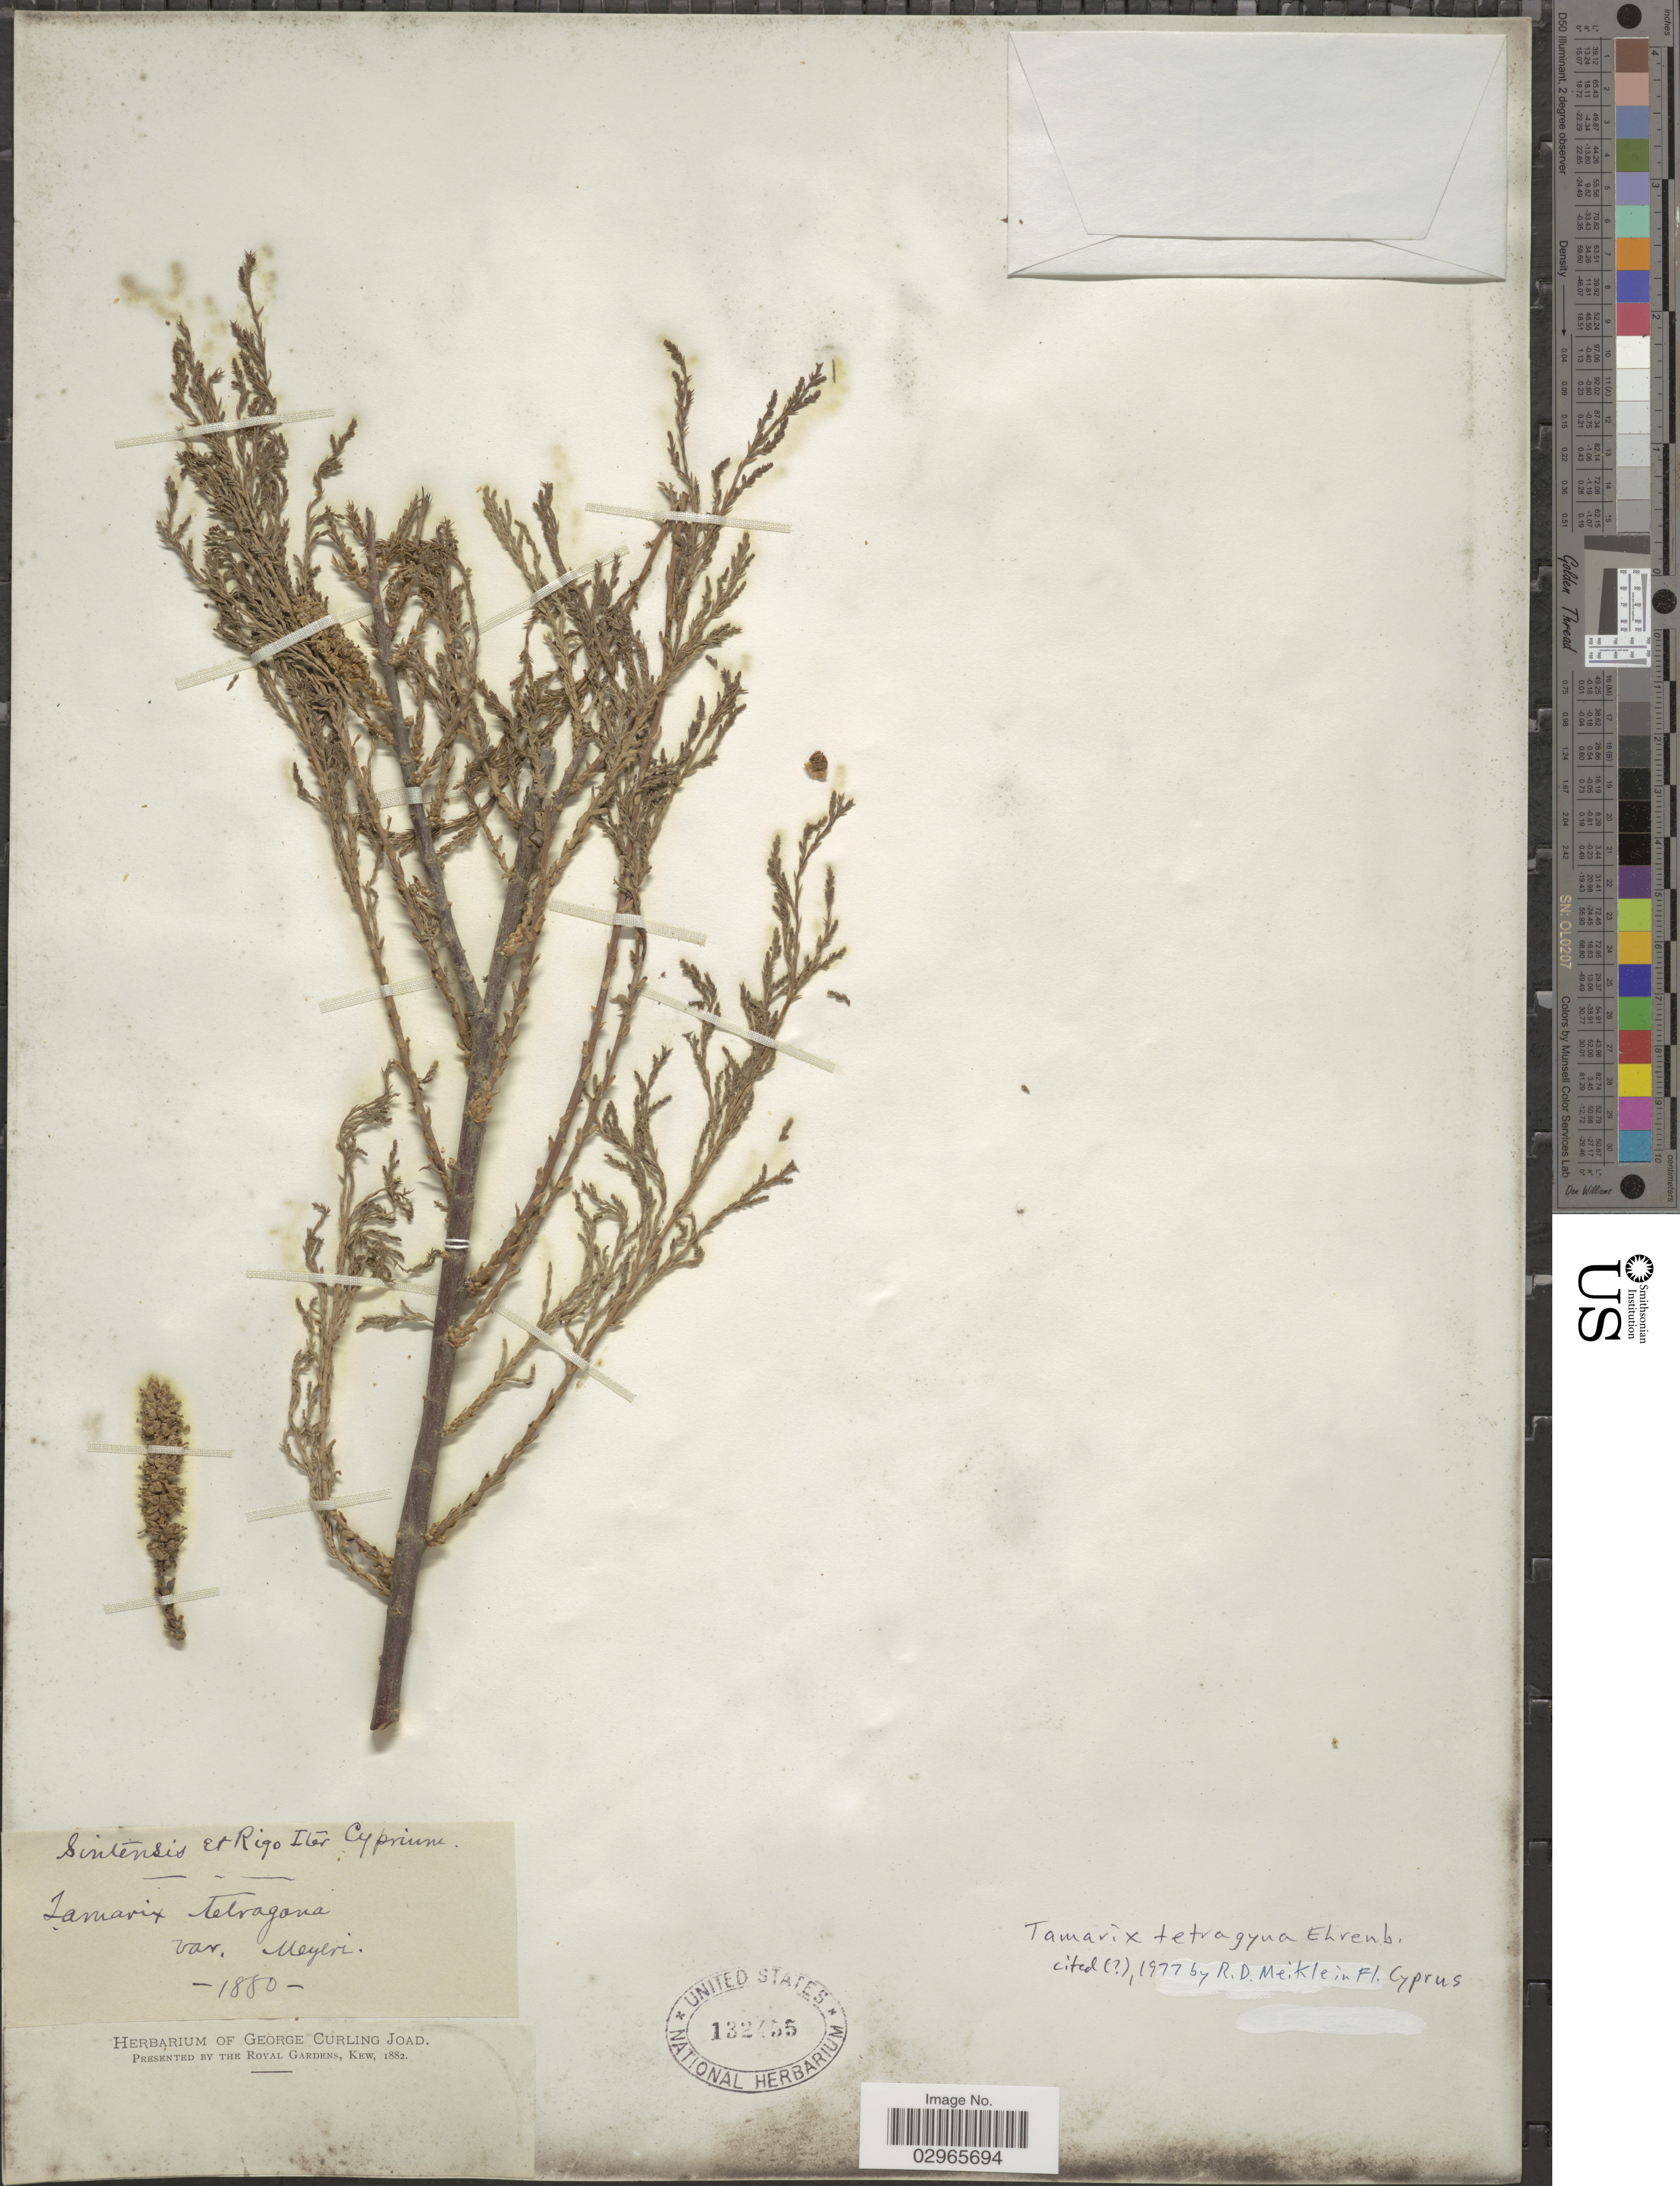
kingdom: Plantae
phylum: Tracheophyta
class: Magnoliopsida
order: Caryophyllales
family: Tamaricaceae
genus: Tamarix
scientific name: Tamarix tetragyna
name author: Ehrenb.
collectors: -. Sintenis & -- Rigo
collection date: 1880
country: Cyprus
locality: Cyprium.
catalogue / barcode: US 132455